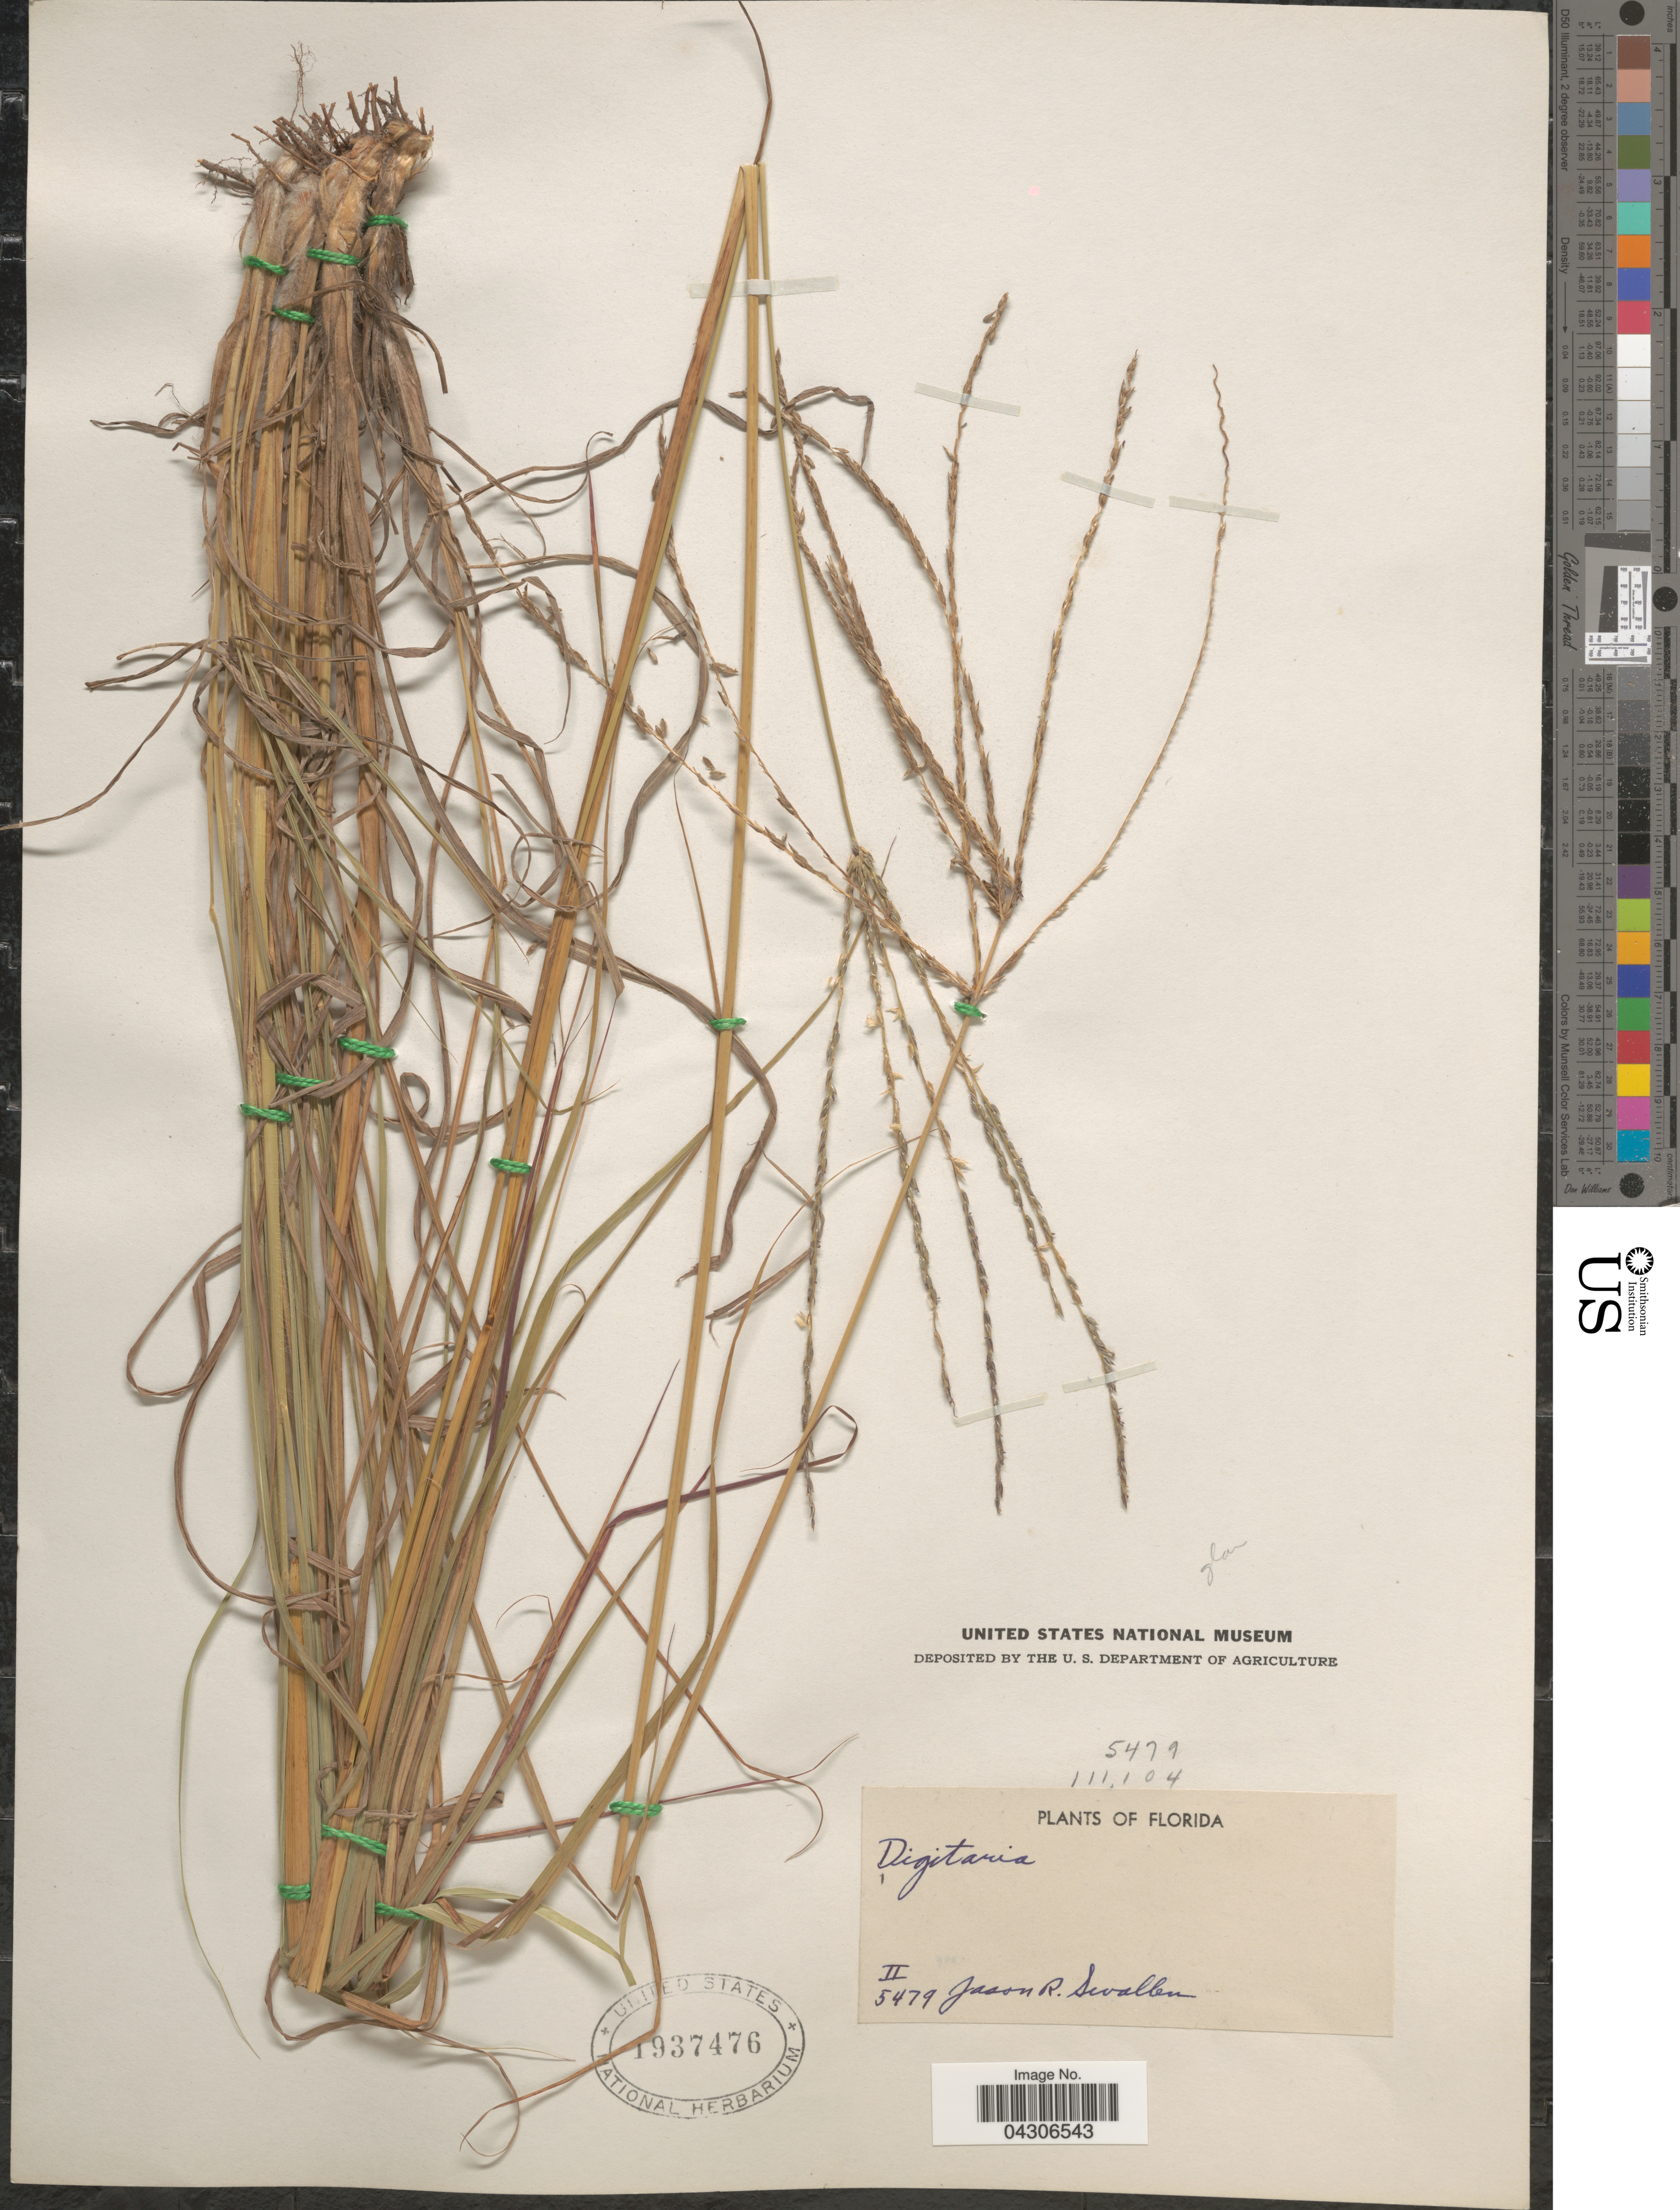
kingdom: Plantae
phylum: Tracheophyta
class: Liliopsida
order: Poales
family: Poaceae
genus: Digitaria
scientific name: Digitaria sp.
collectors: J. R. Swallen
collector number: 5479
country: United States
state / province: Florida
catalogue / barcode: US 1937476